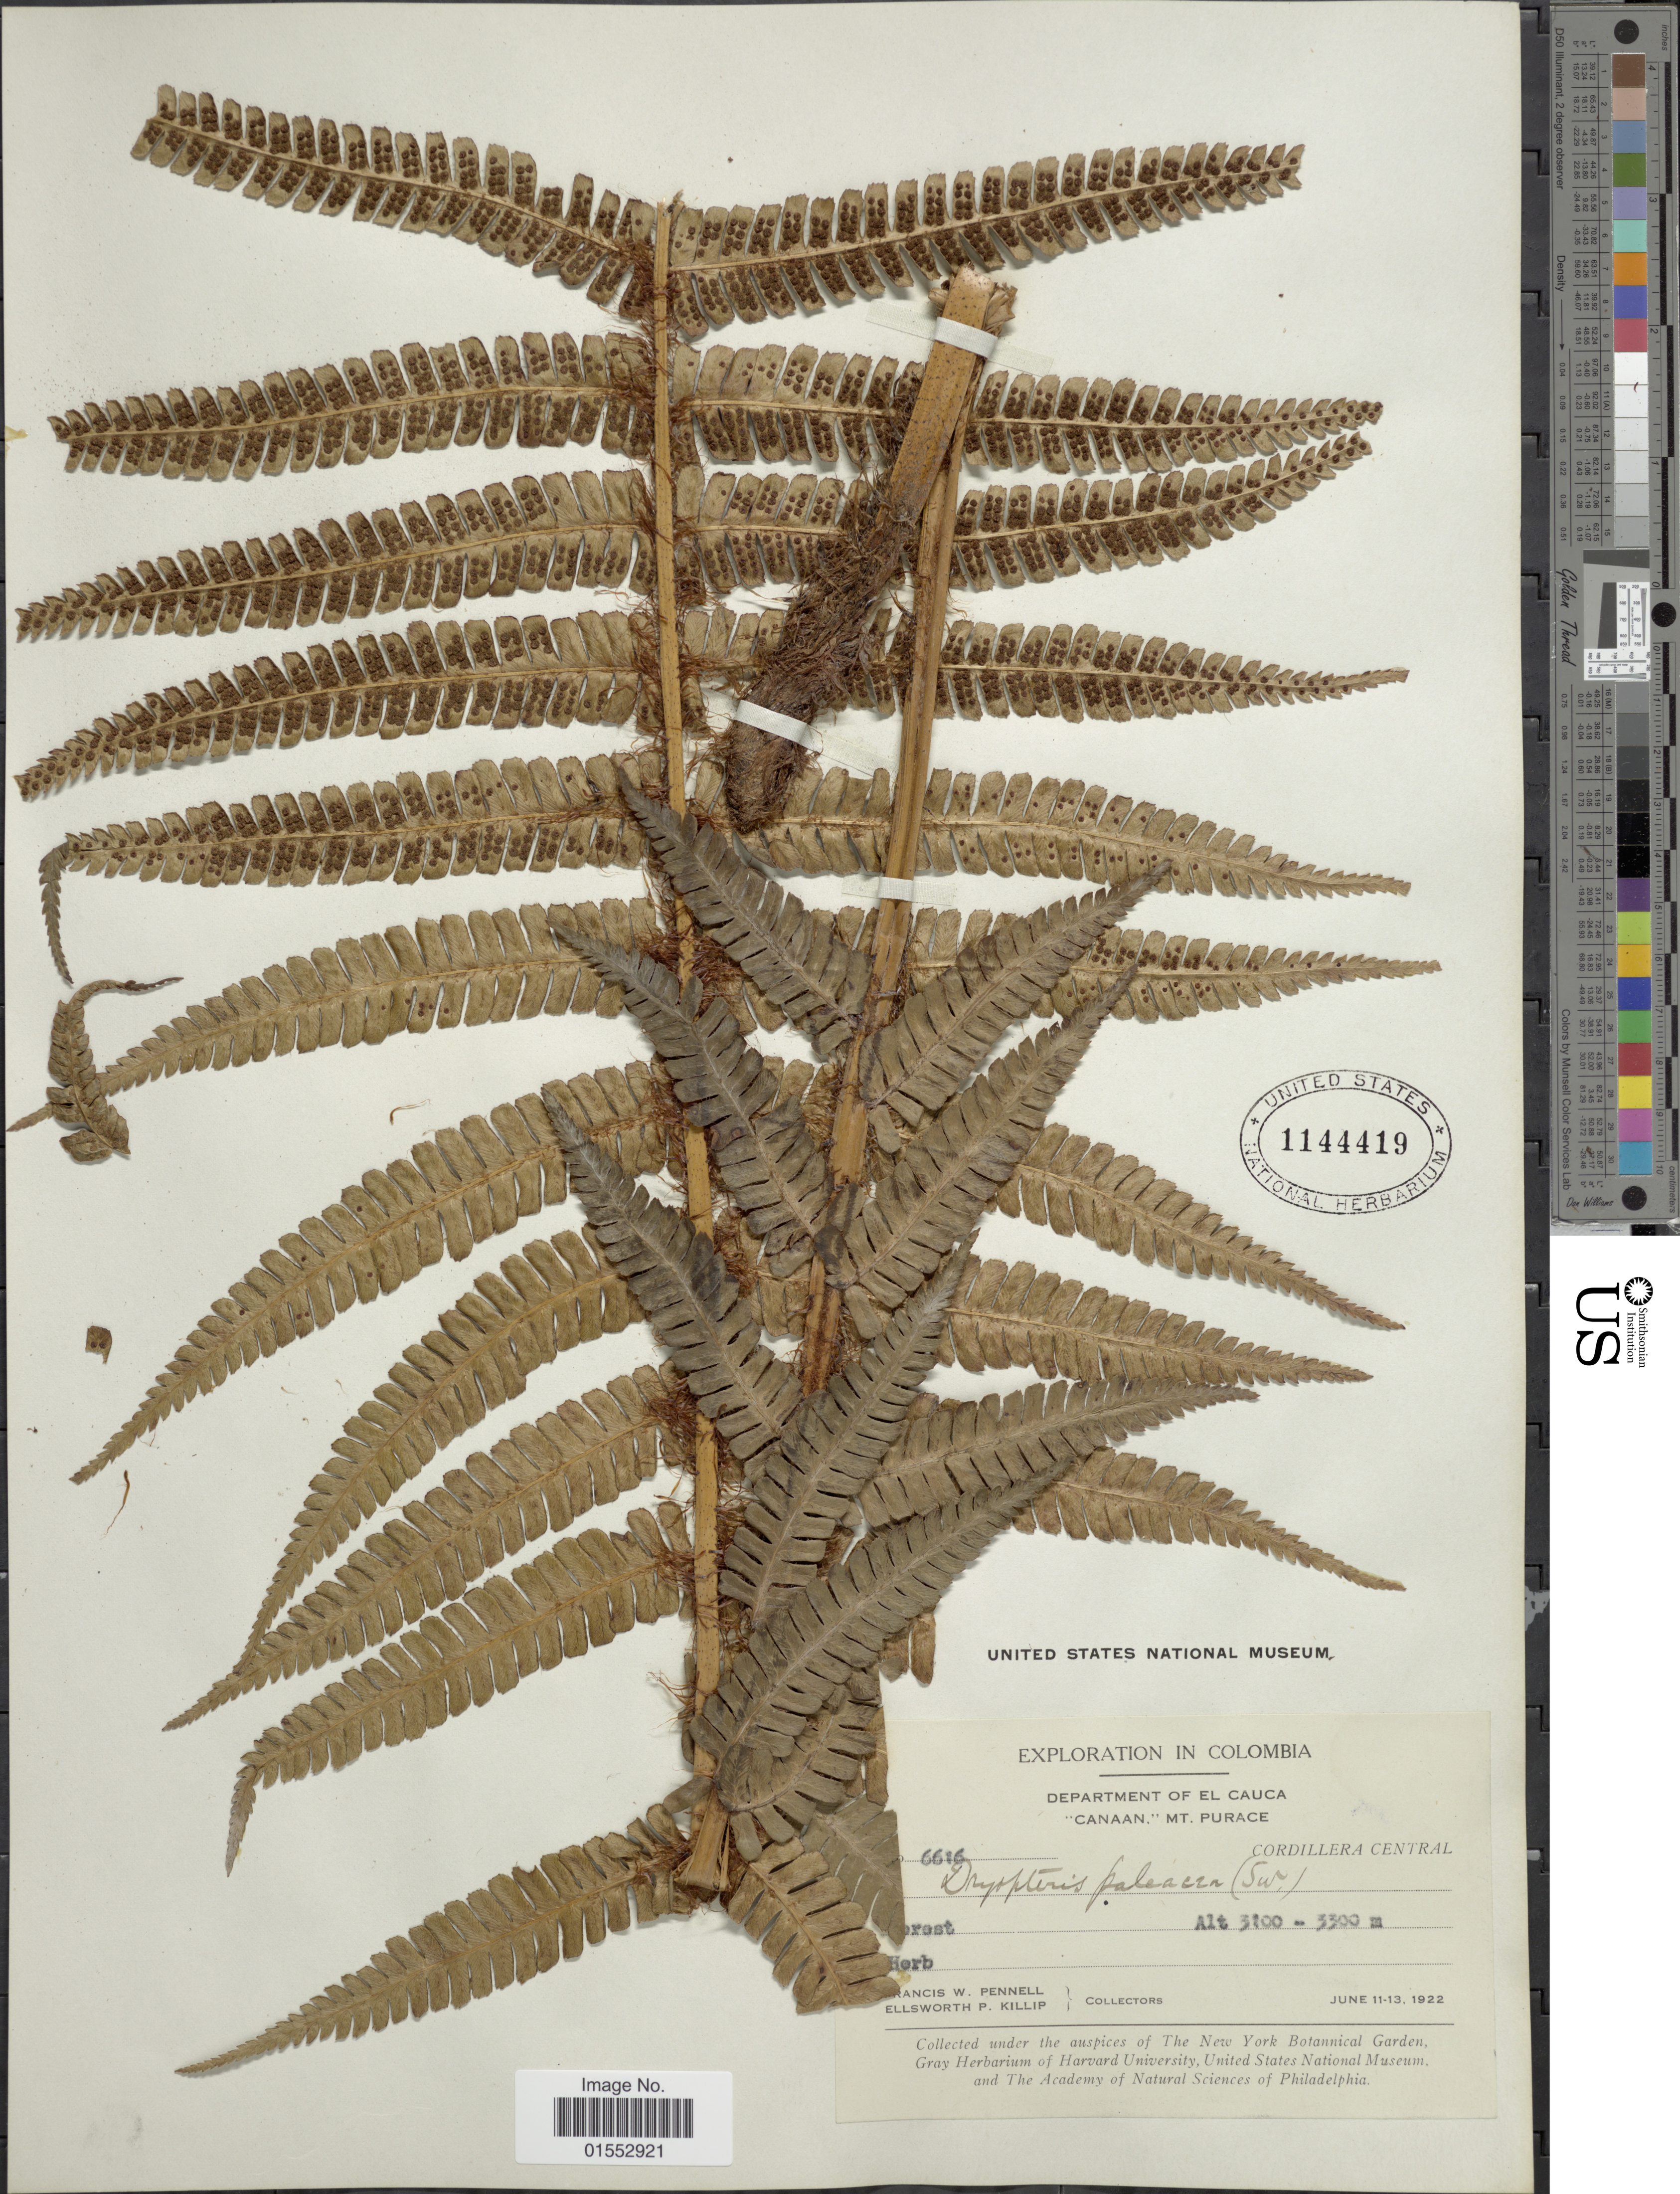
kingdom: Plantae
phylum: Tracheophyta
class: Polypodiopsida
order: Polypodiales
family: Dryopteridaceae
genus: Dryopteris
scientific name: Dryopteris wallichiana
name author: (Spreng.) Hyl.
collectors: F. W. Pennell & E. P. Killip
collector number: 6616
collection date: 1922-06-11/1922-06-13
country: Colombia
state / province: Cauca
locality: Department of El Cauca. Canaan, Mt. Purace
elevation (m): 3100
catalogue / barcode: US 1144419